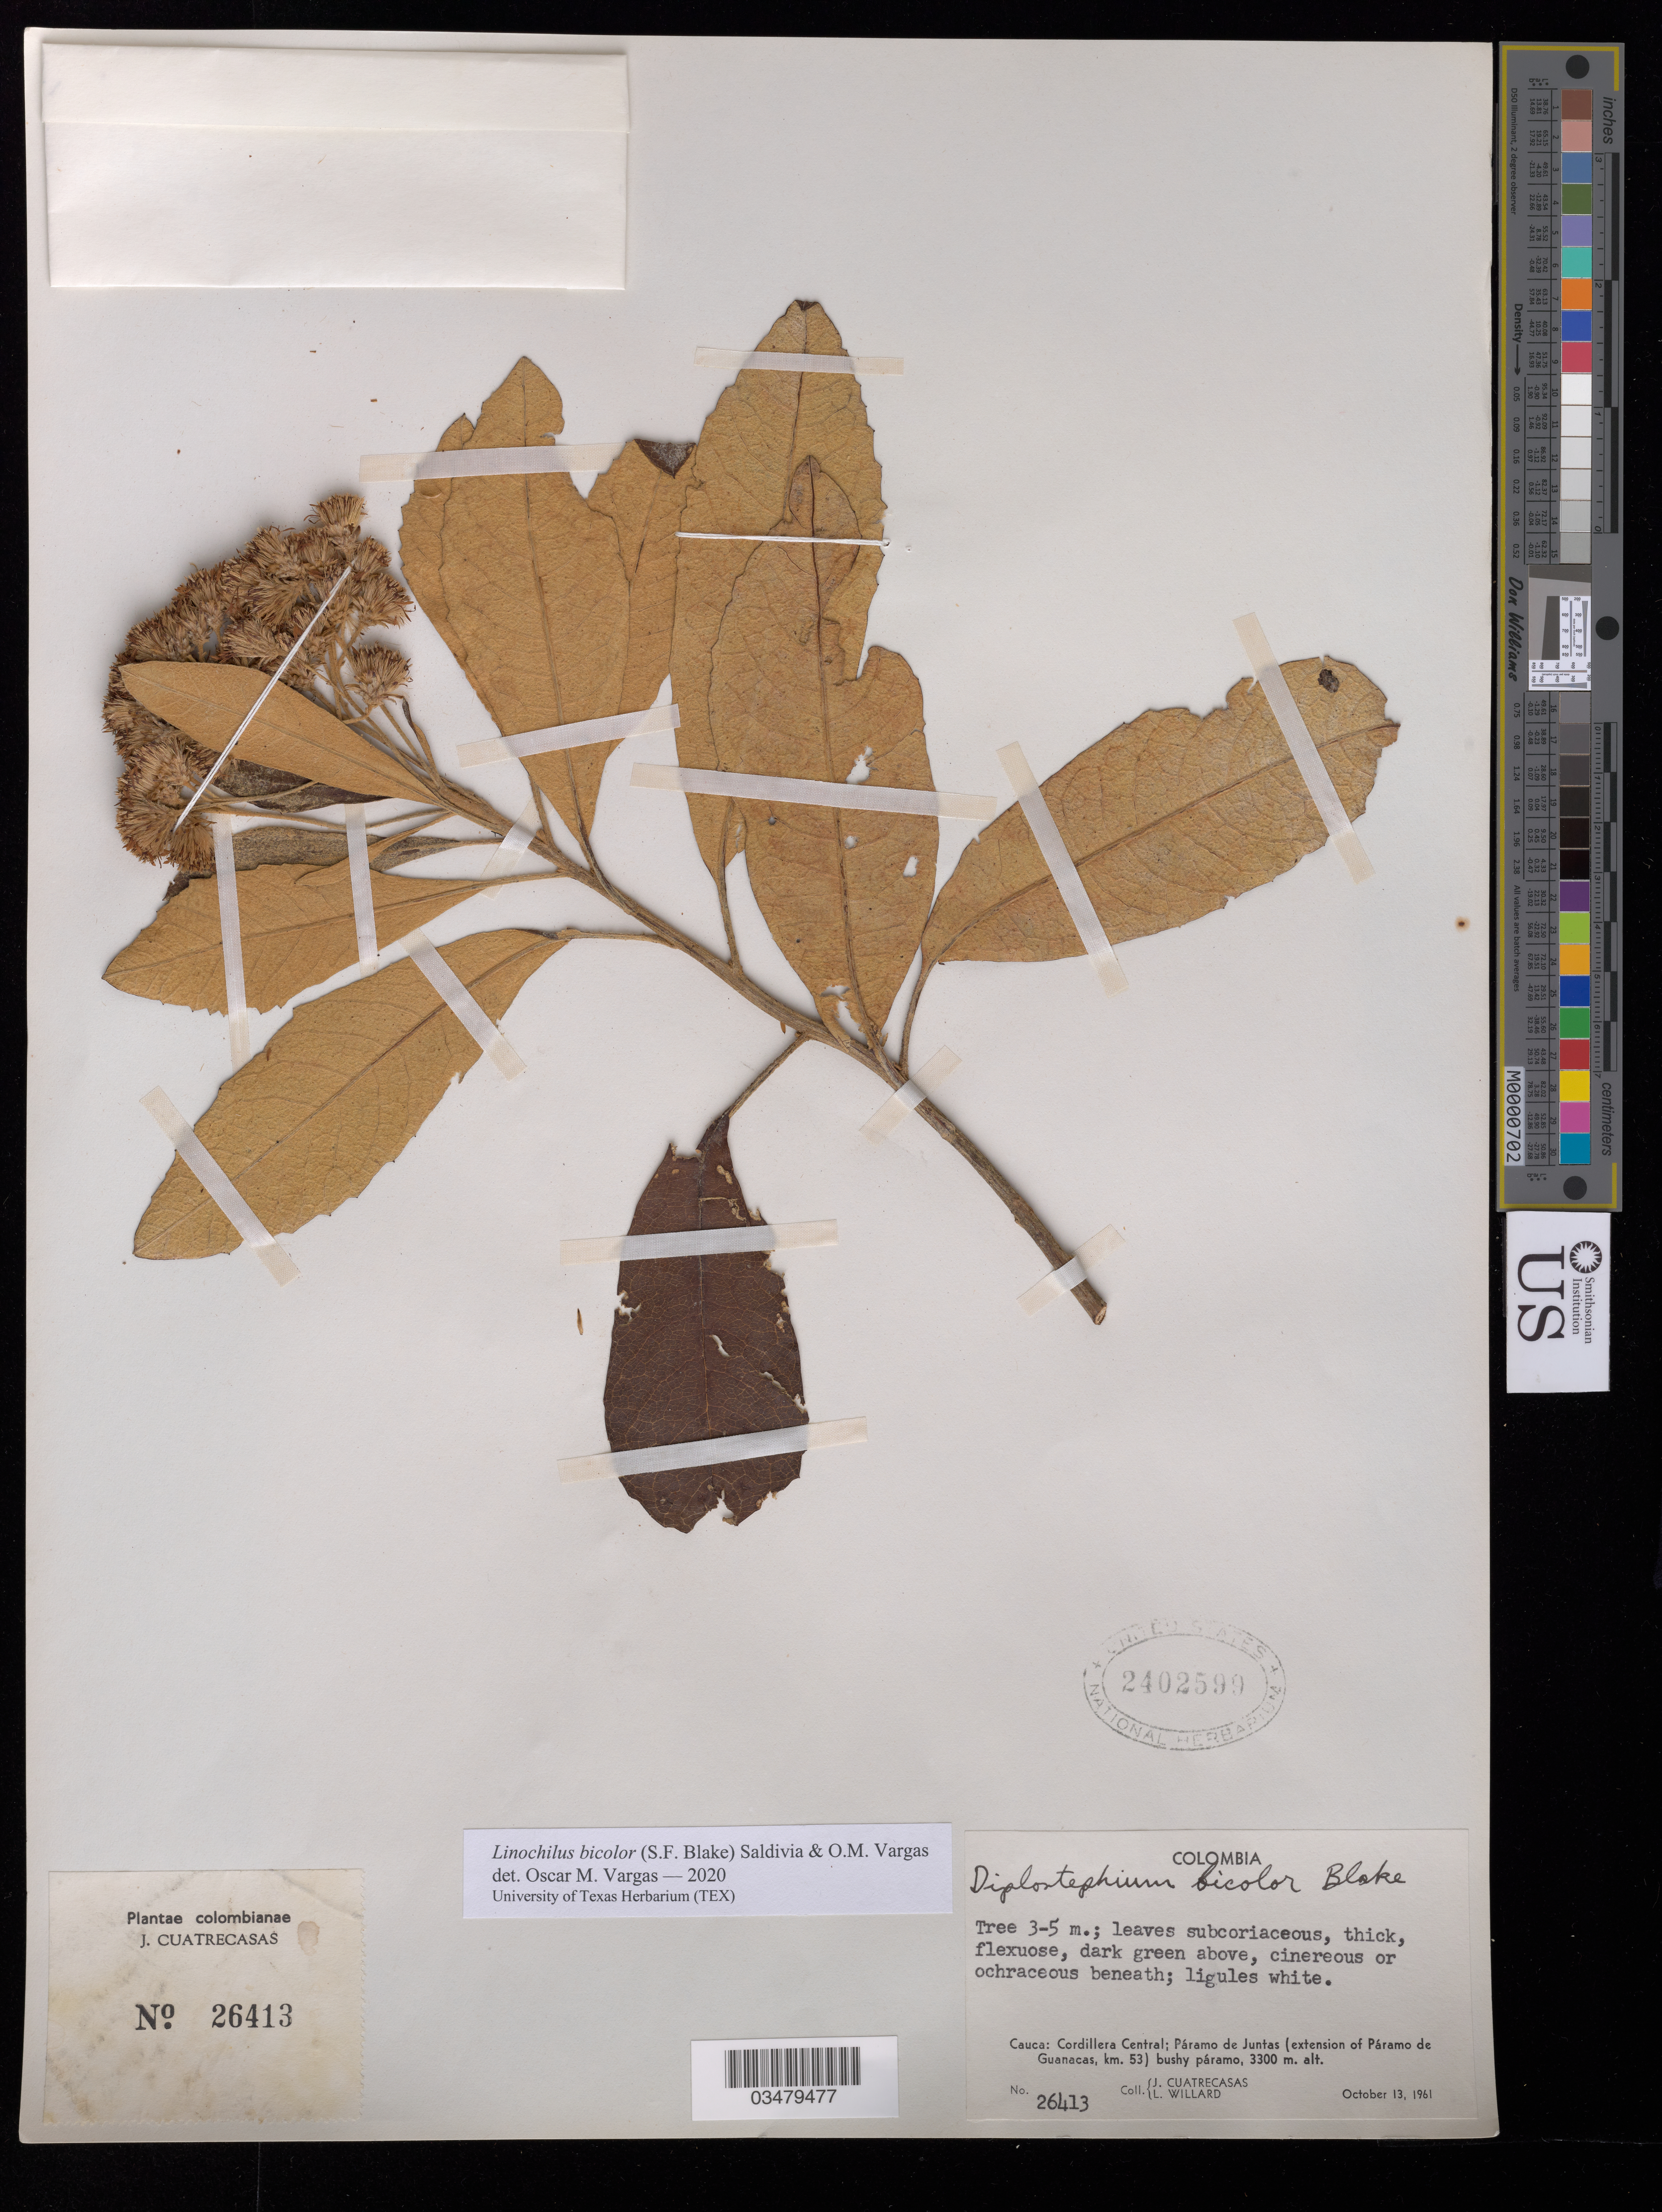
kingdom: Plantae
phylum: Tracheophyta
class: Magnoliopsida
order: Asterales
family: Asteraceae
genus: Linochilus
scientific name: Linochilus bicolor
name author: (S.F. Blake) Saldivia & O.M. Vargas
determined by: Vargas, Oscar M.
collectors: J. Cuatrecasas & L. Willard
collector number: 26413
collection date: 1961-10-13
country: Colombia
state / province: Cauca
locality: Cordillera Central; Páramo de Juntas (extension of Páramo de Guanacas, km. 53) bushy páramo.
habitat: Bushy paramo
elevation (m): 3300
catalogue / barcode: US 2402599